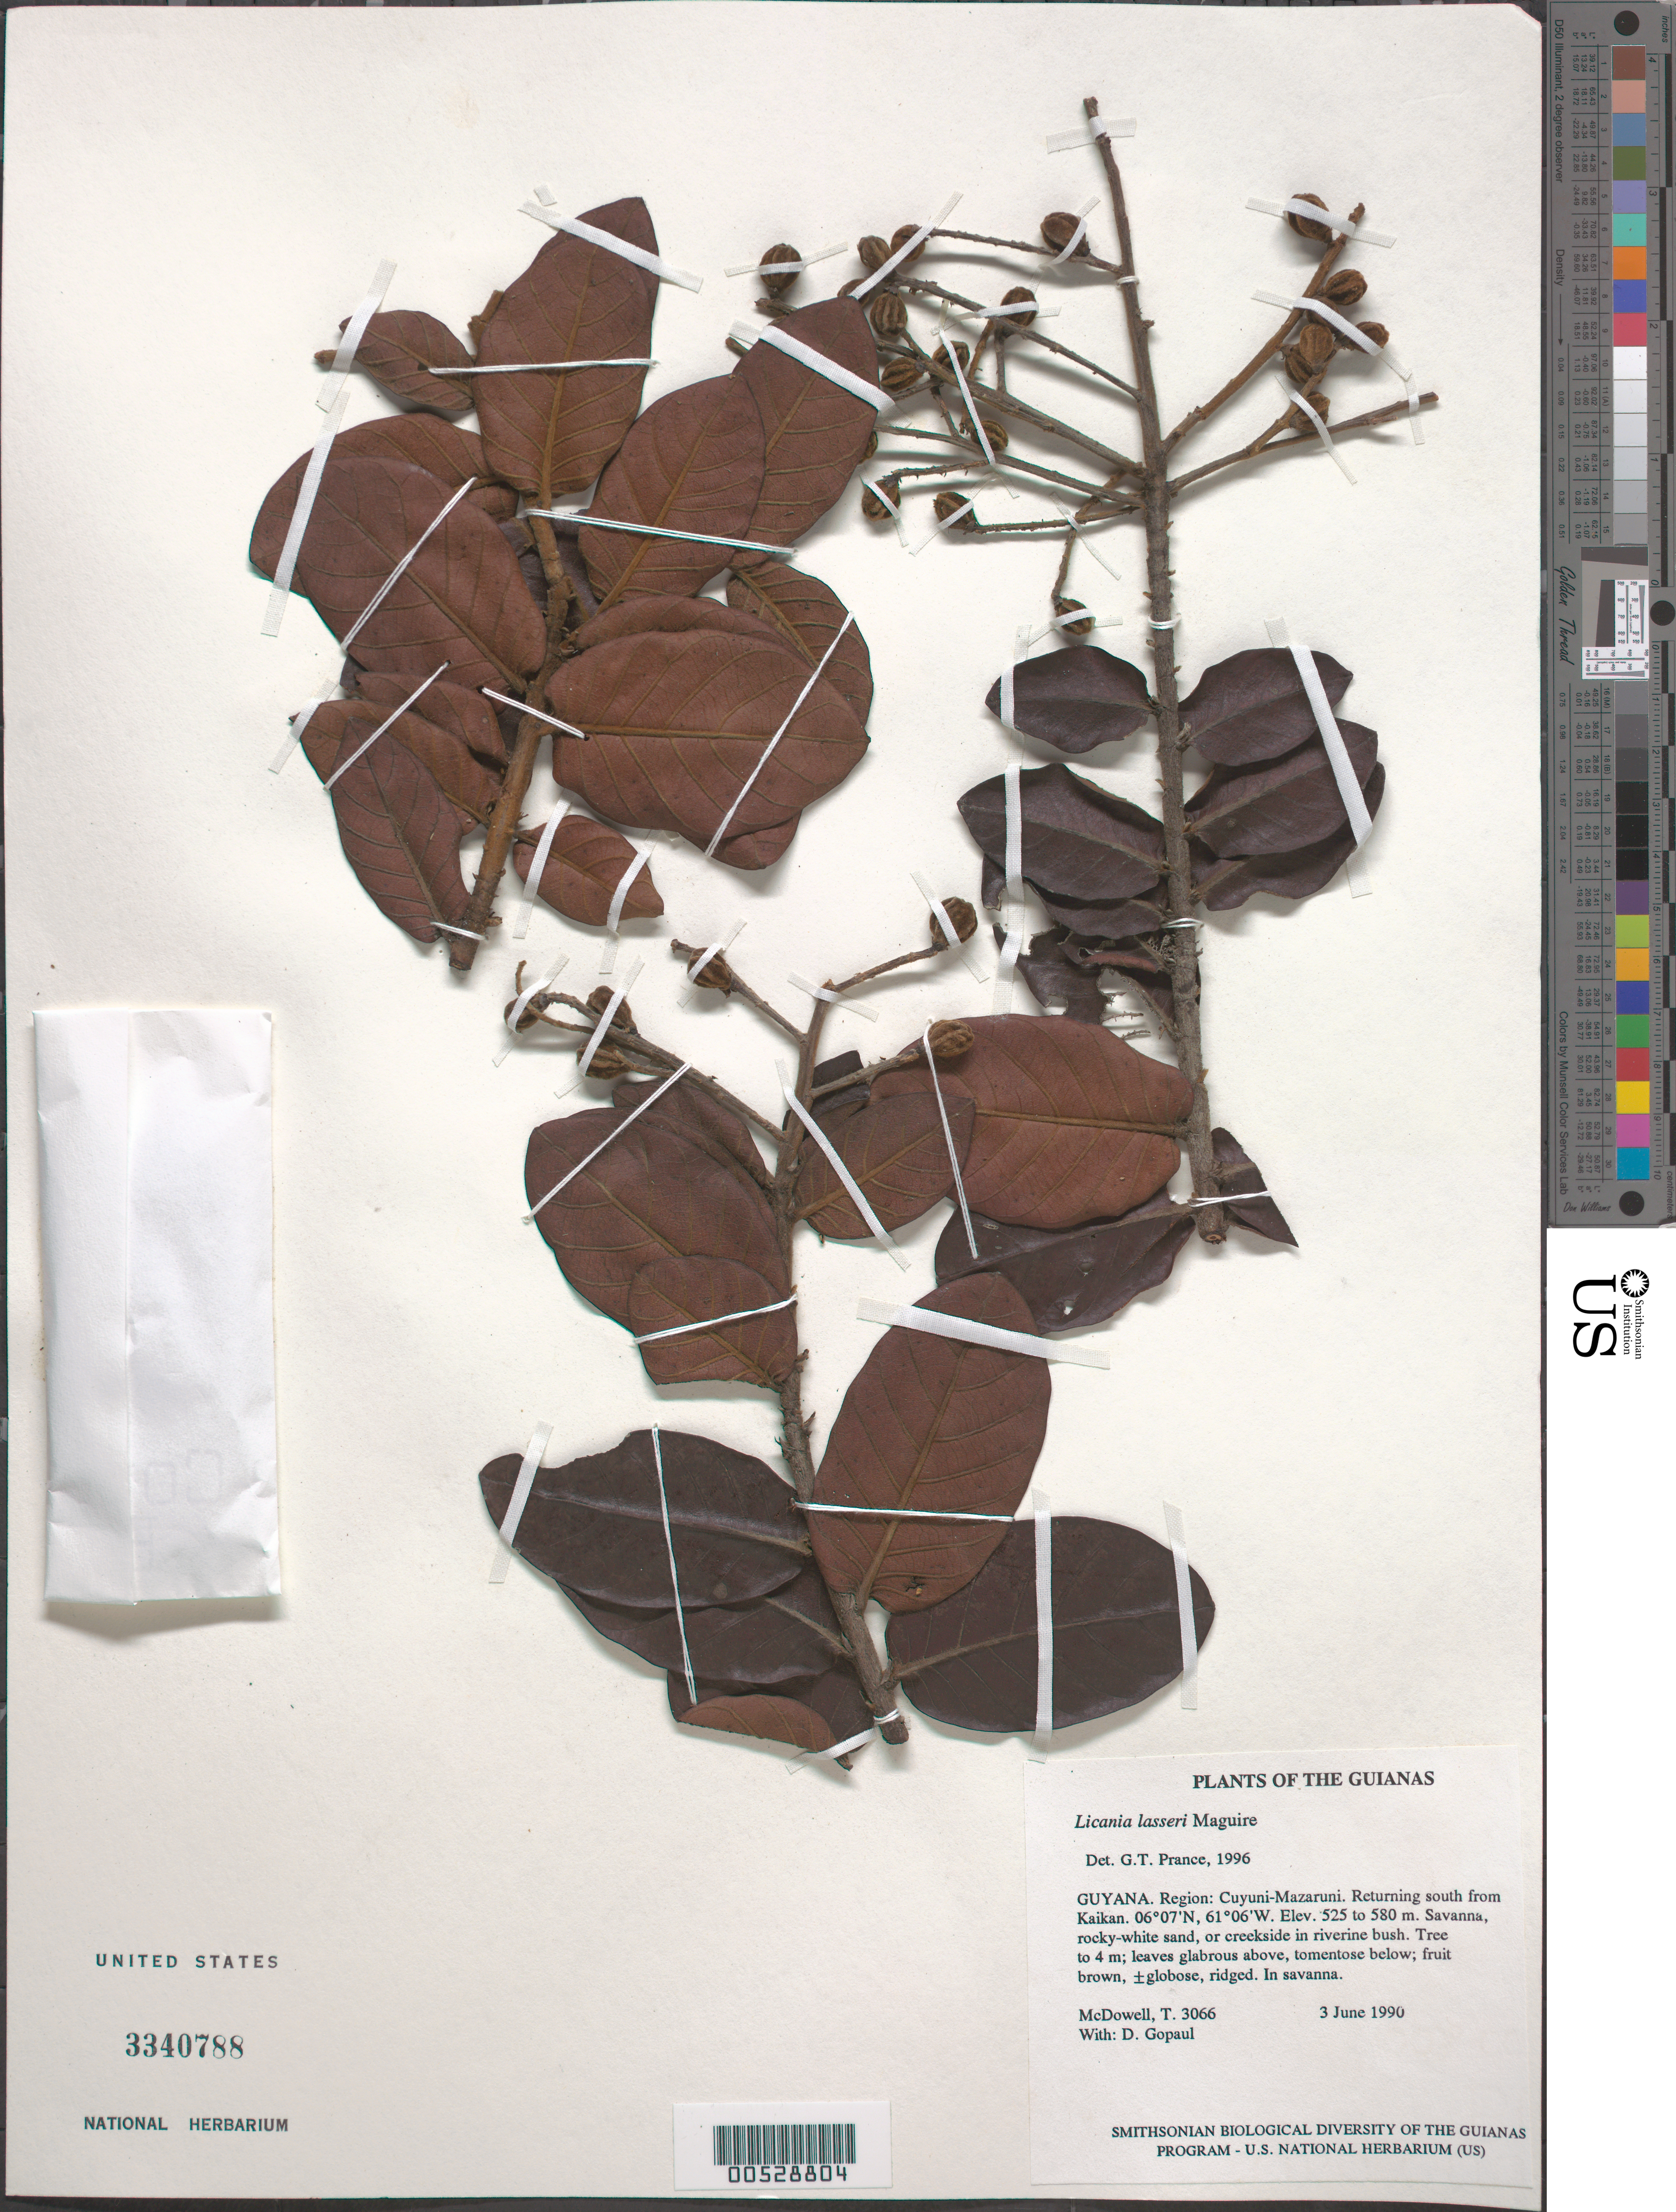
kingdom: Plantae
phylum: Tracheophyta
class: Magnoliopsida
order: Malpighiales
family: Chrysobalanaceae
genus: Hymenopus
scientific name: Hymenopus lasseri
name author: (Maguire) Sothers & Prance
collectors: T. McDowell, D. Hughs & D. Gopaul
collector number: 3066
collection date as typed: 3 June 1990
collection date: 1990-06-03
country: Guyana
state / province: Cuyuni-Mazaruni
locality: Returning south from Kaikan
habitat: Savanna, rocky-white sand, or creekside in riverine bush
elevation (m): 525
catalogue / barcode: US 3340788